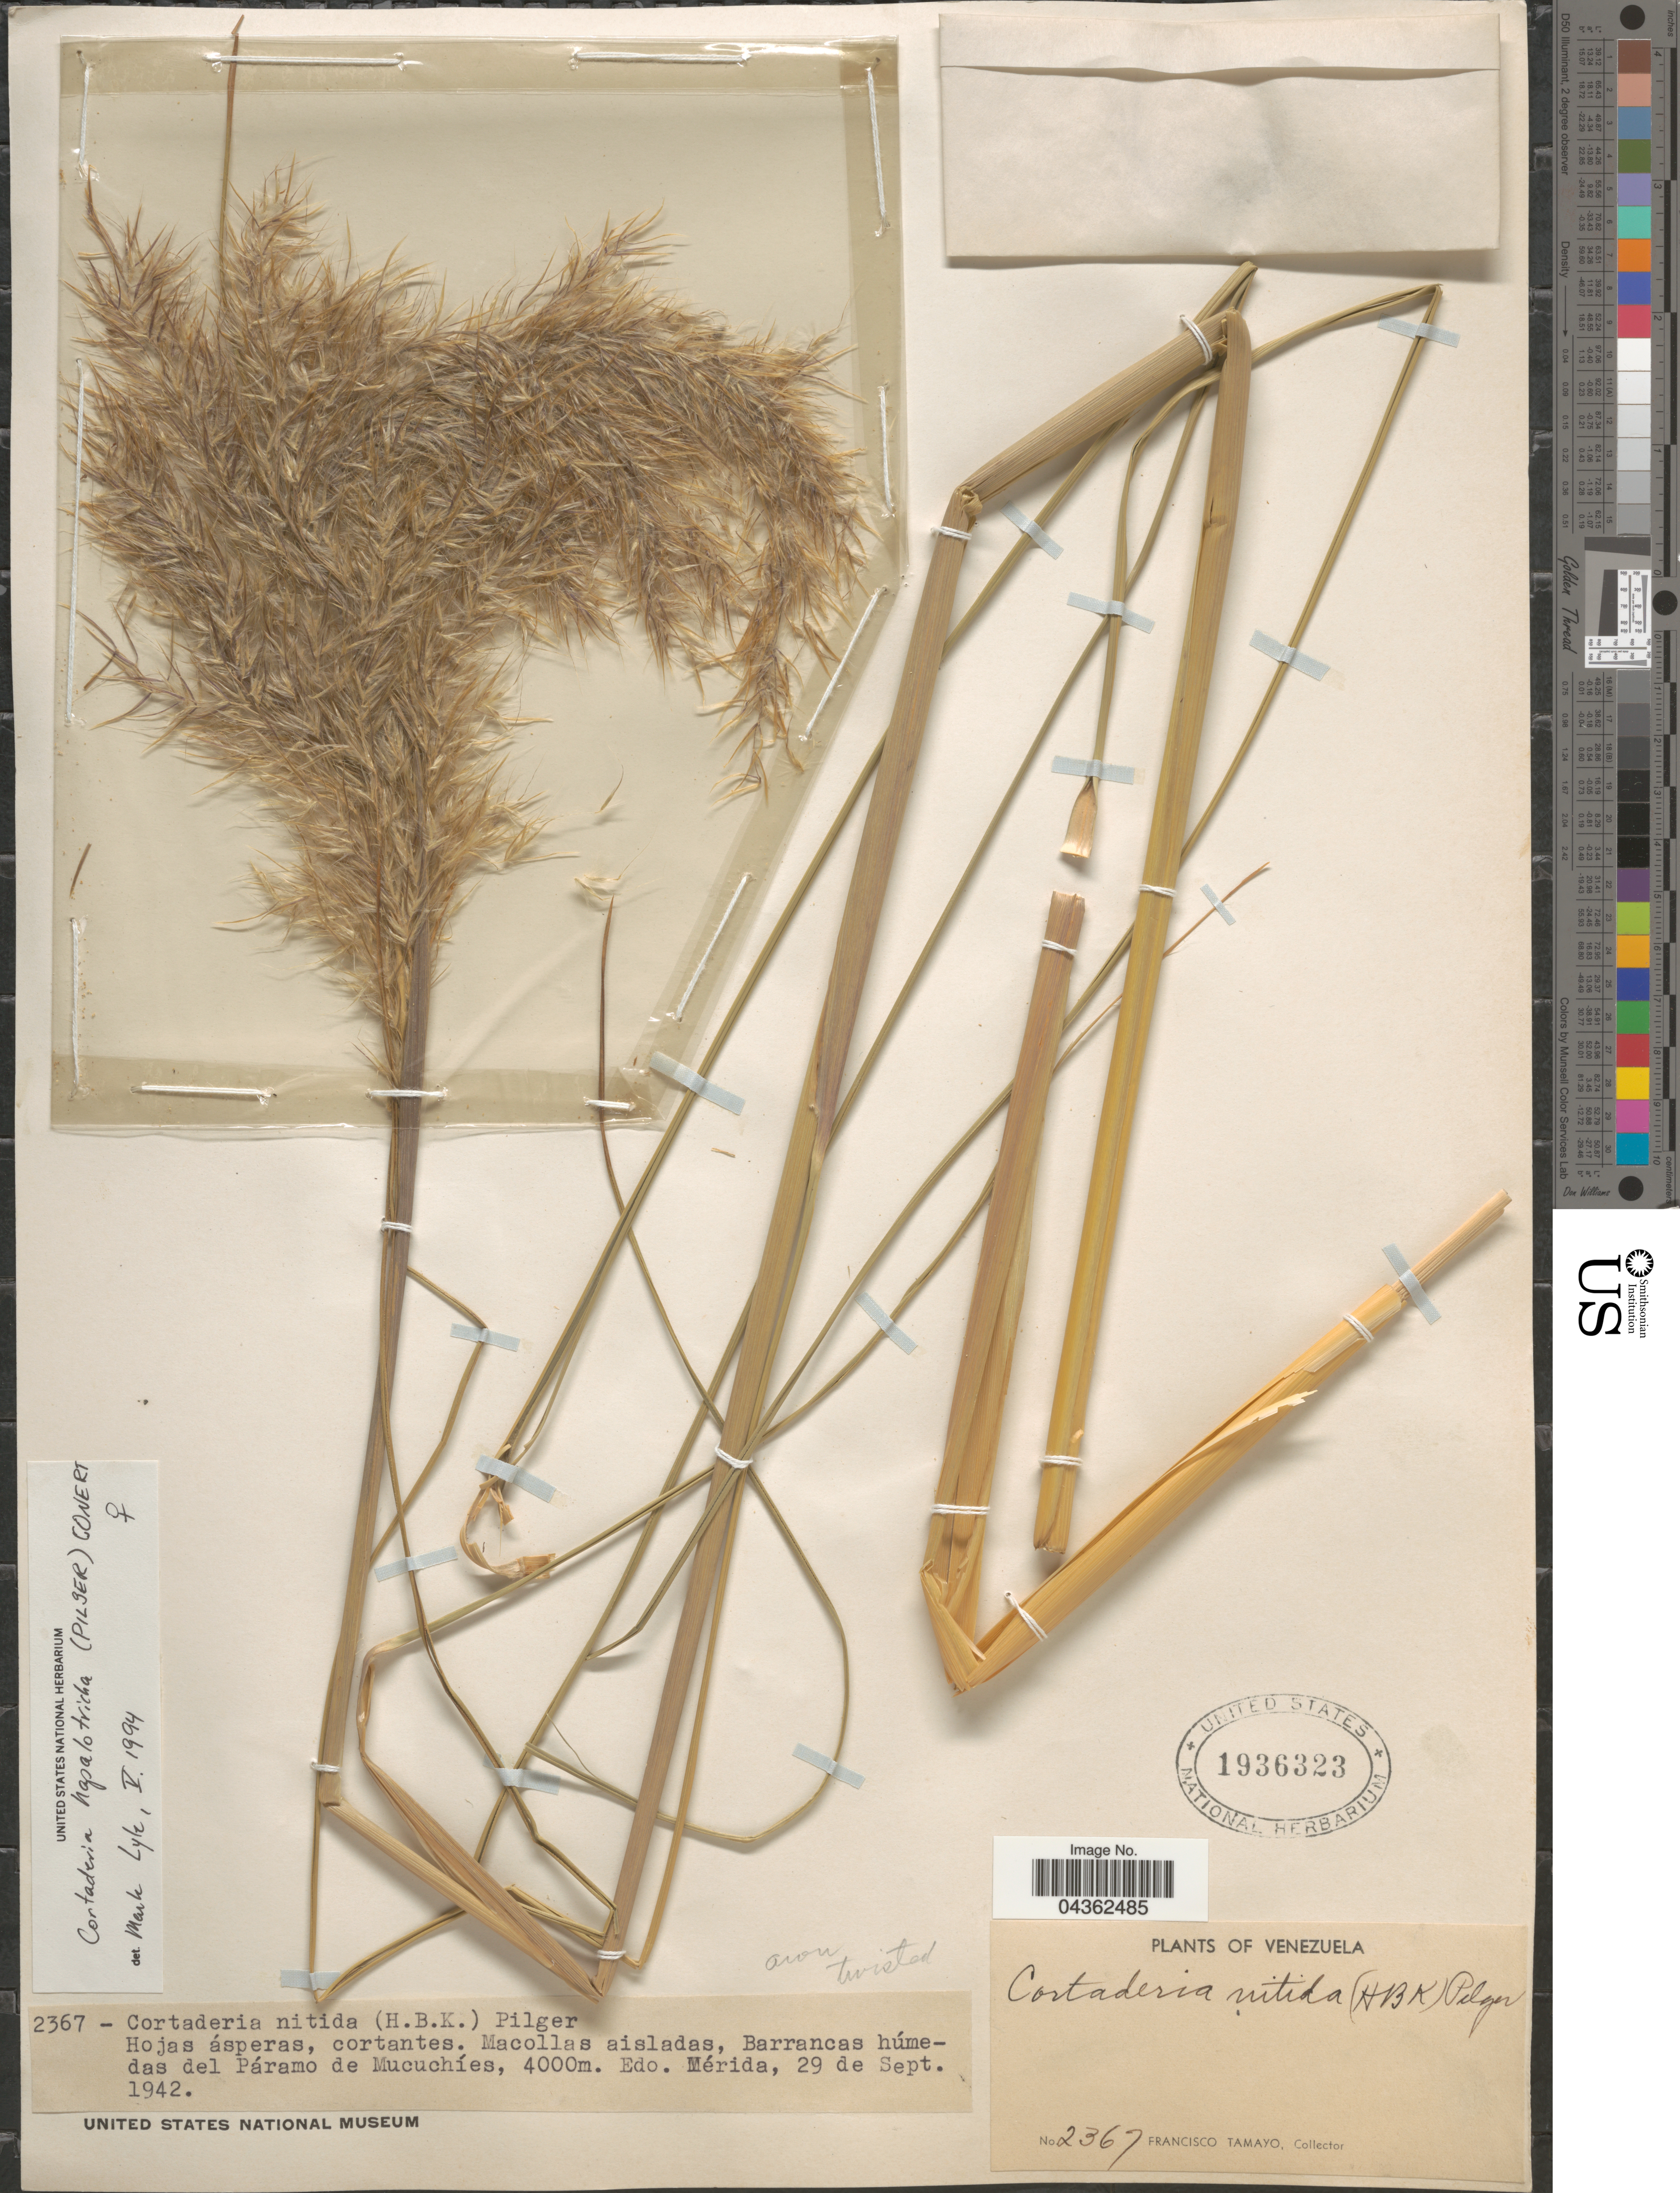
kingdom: Plantae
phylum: Tracheophyta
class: Liliopsida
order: Poales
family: Poaceae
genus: Cortaderia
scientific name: Cortaderia hapalotricha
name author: (Pilg.) Conert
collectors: F. Tamayo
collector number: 2367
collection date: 1942-09-29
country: Venezuela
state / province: Merida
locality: Macollas aisladas, Barrancas húmedas del Páramo de Mucuchíes.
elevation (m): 4000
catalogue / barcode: US 1936323